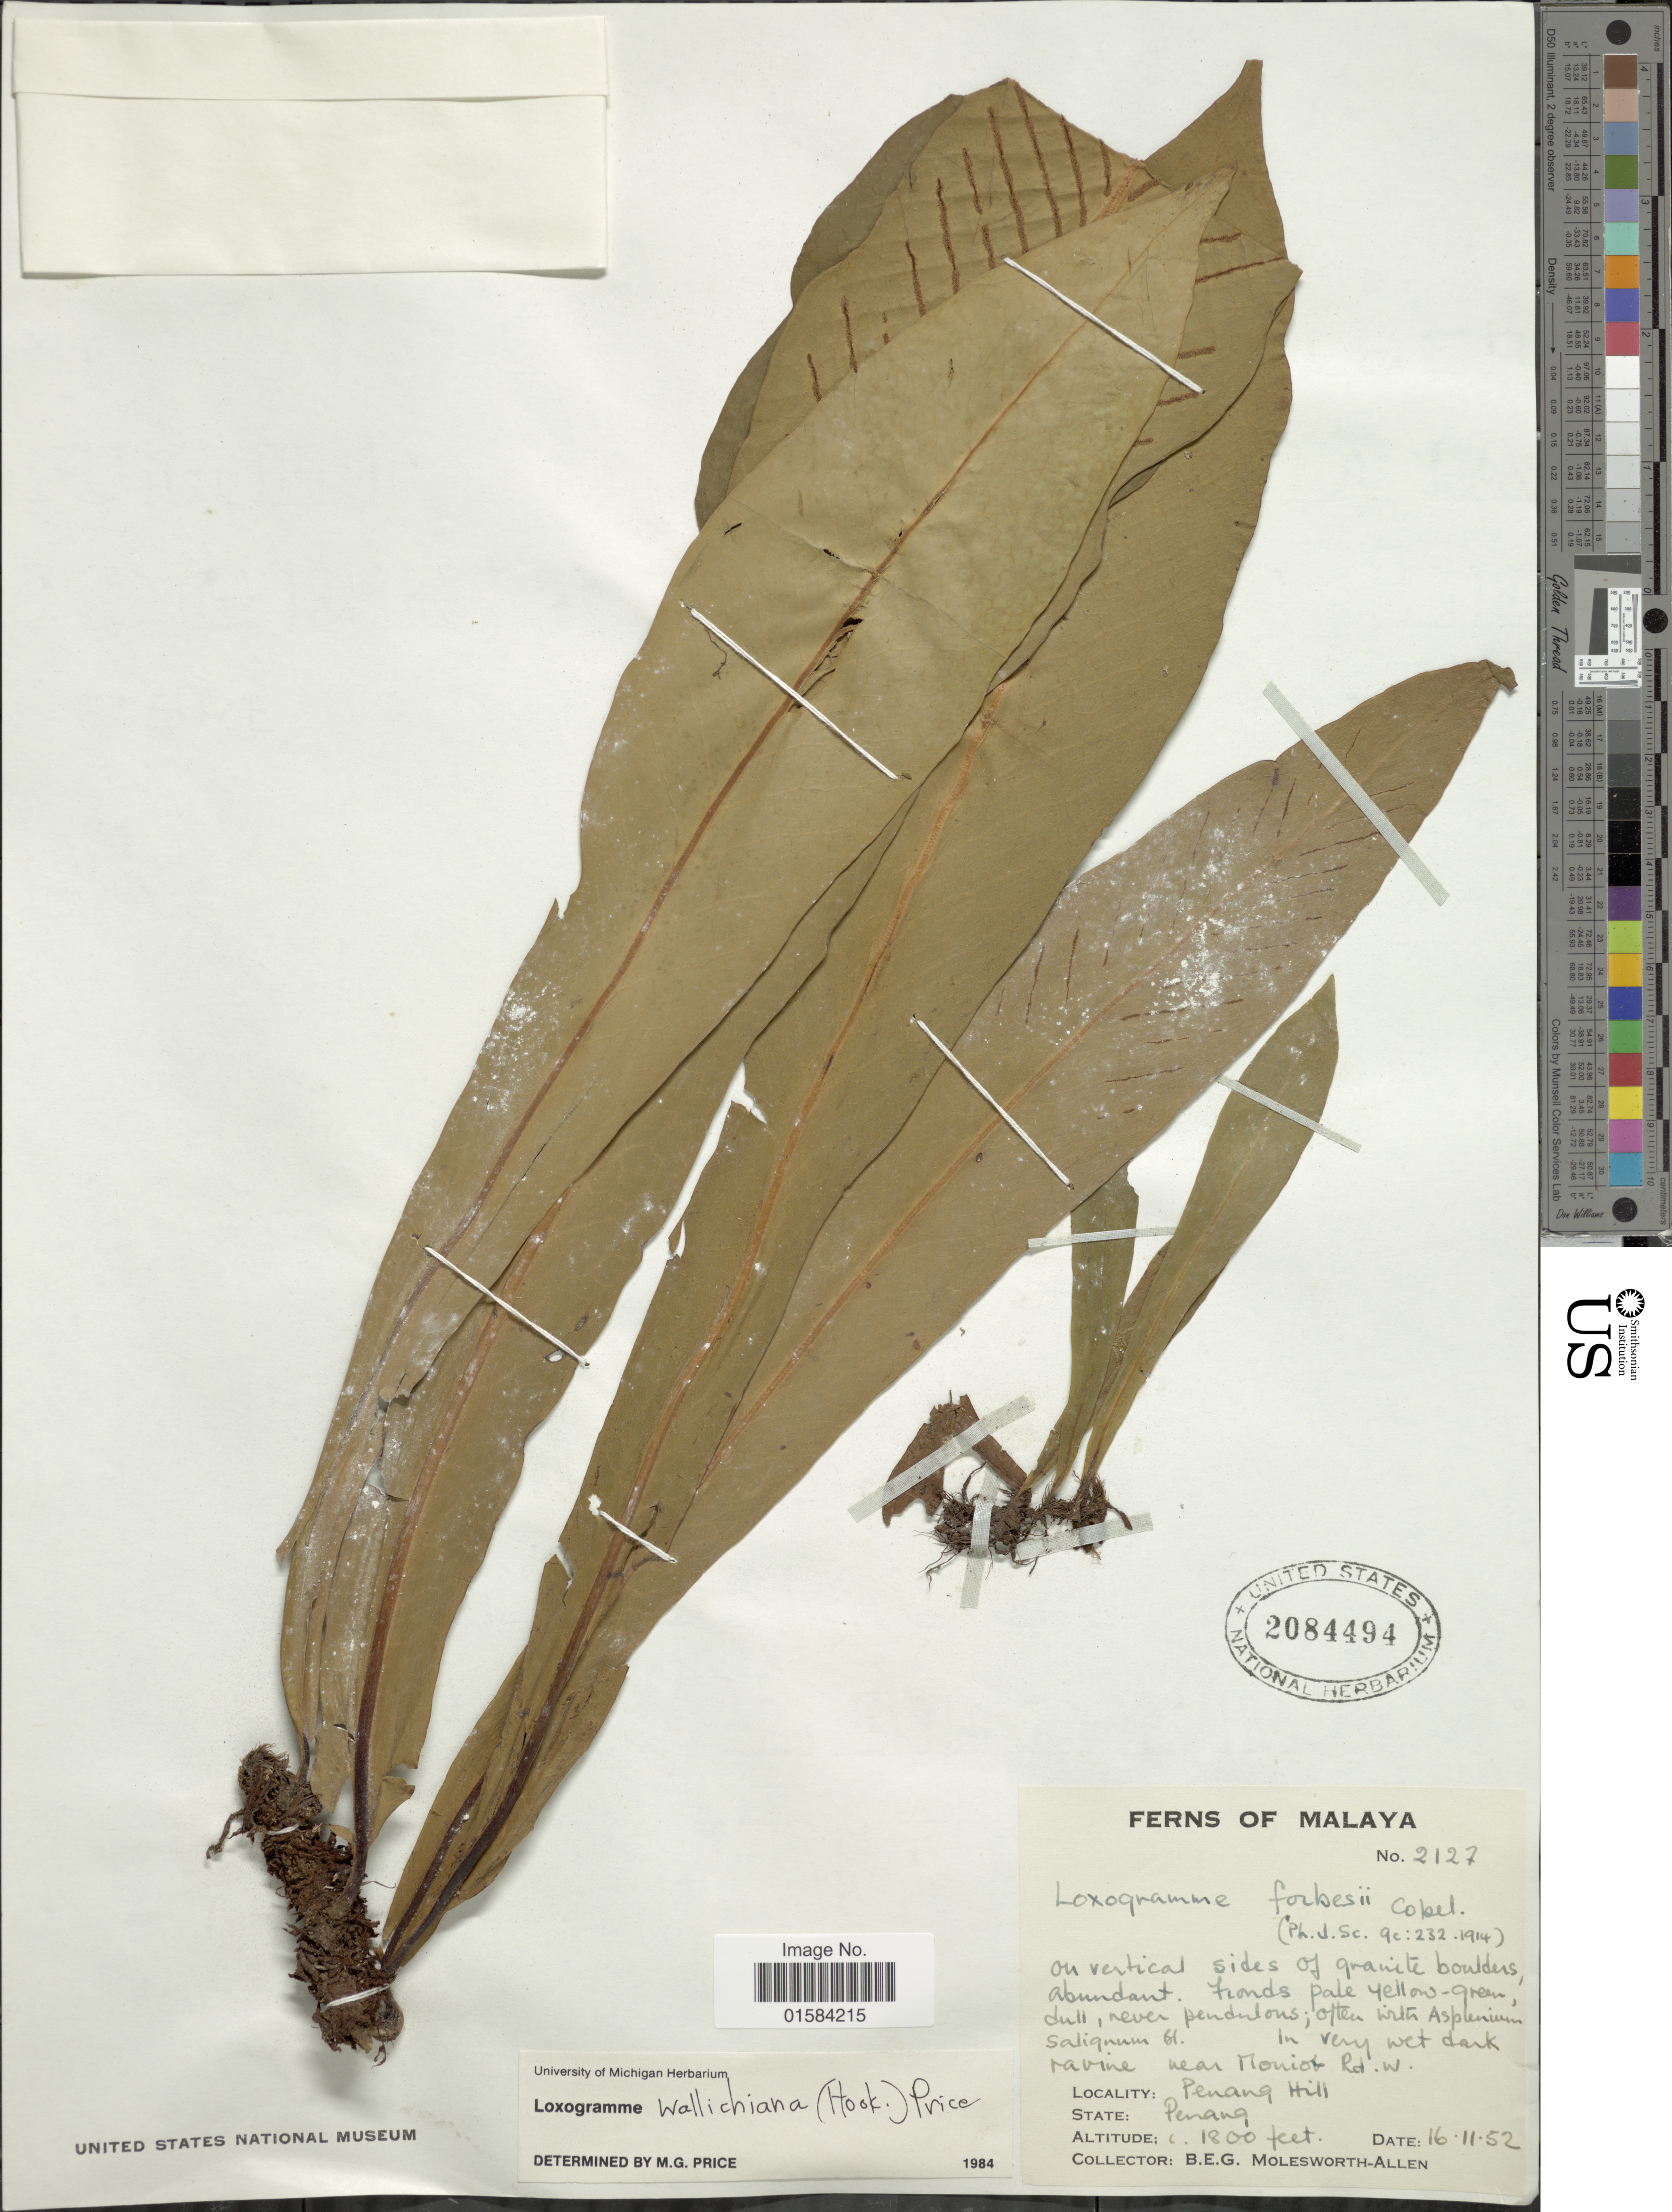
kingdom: Plantae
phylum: Tracheophyta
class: Polypodiopsida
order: Polypodiales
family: Polypodiaceae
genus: Loxogramme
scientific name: Loxogramme wallichiana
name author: (Hook.) M.G. Price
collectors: B. E. G. Molesworth-Allen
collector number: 2127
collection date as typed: Transcribed d/m/y: 16/11/52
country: Malaysia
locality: Malaya, near Moniot Rd. W, Penang Hill, State Penang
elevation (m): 549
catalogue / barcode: US 2084494